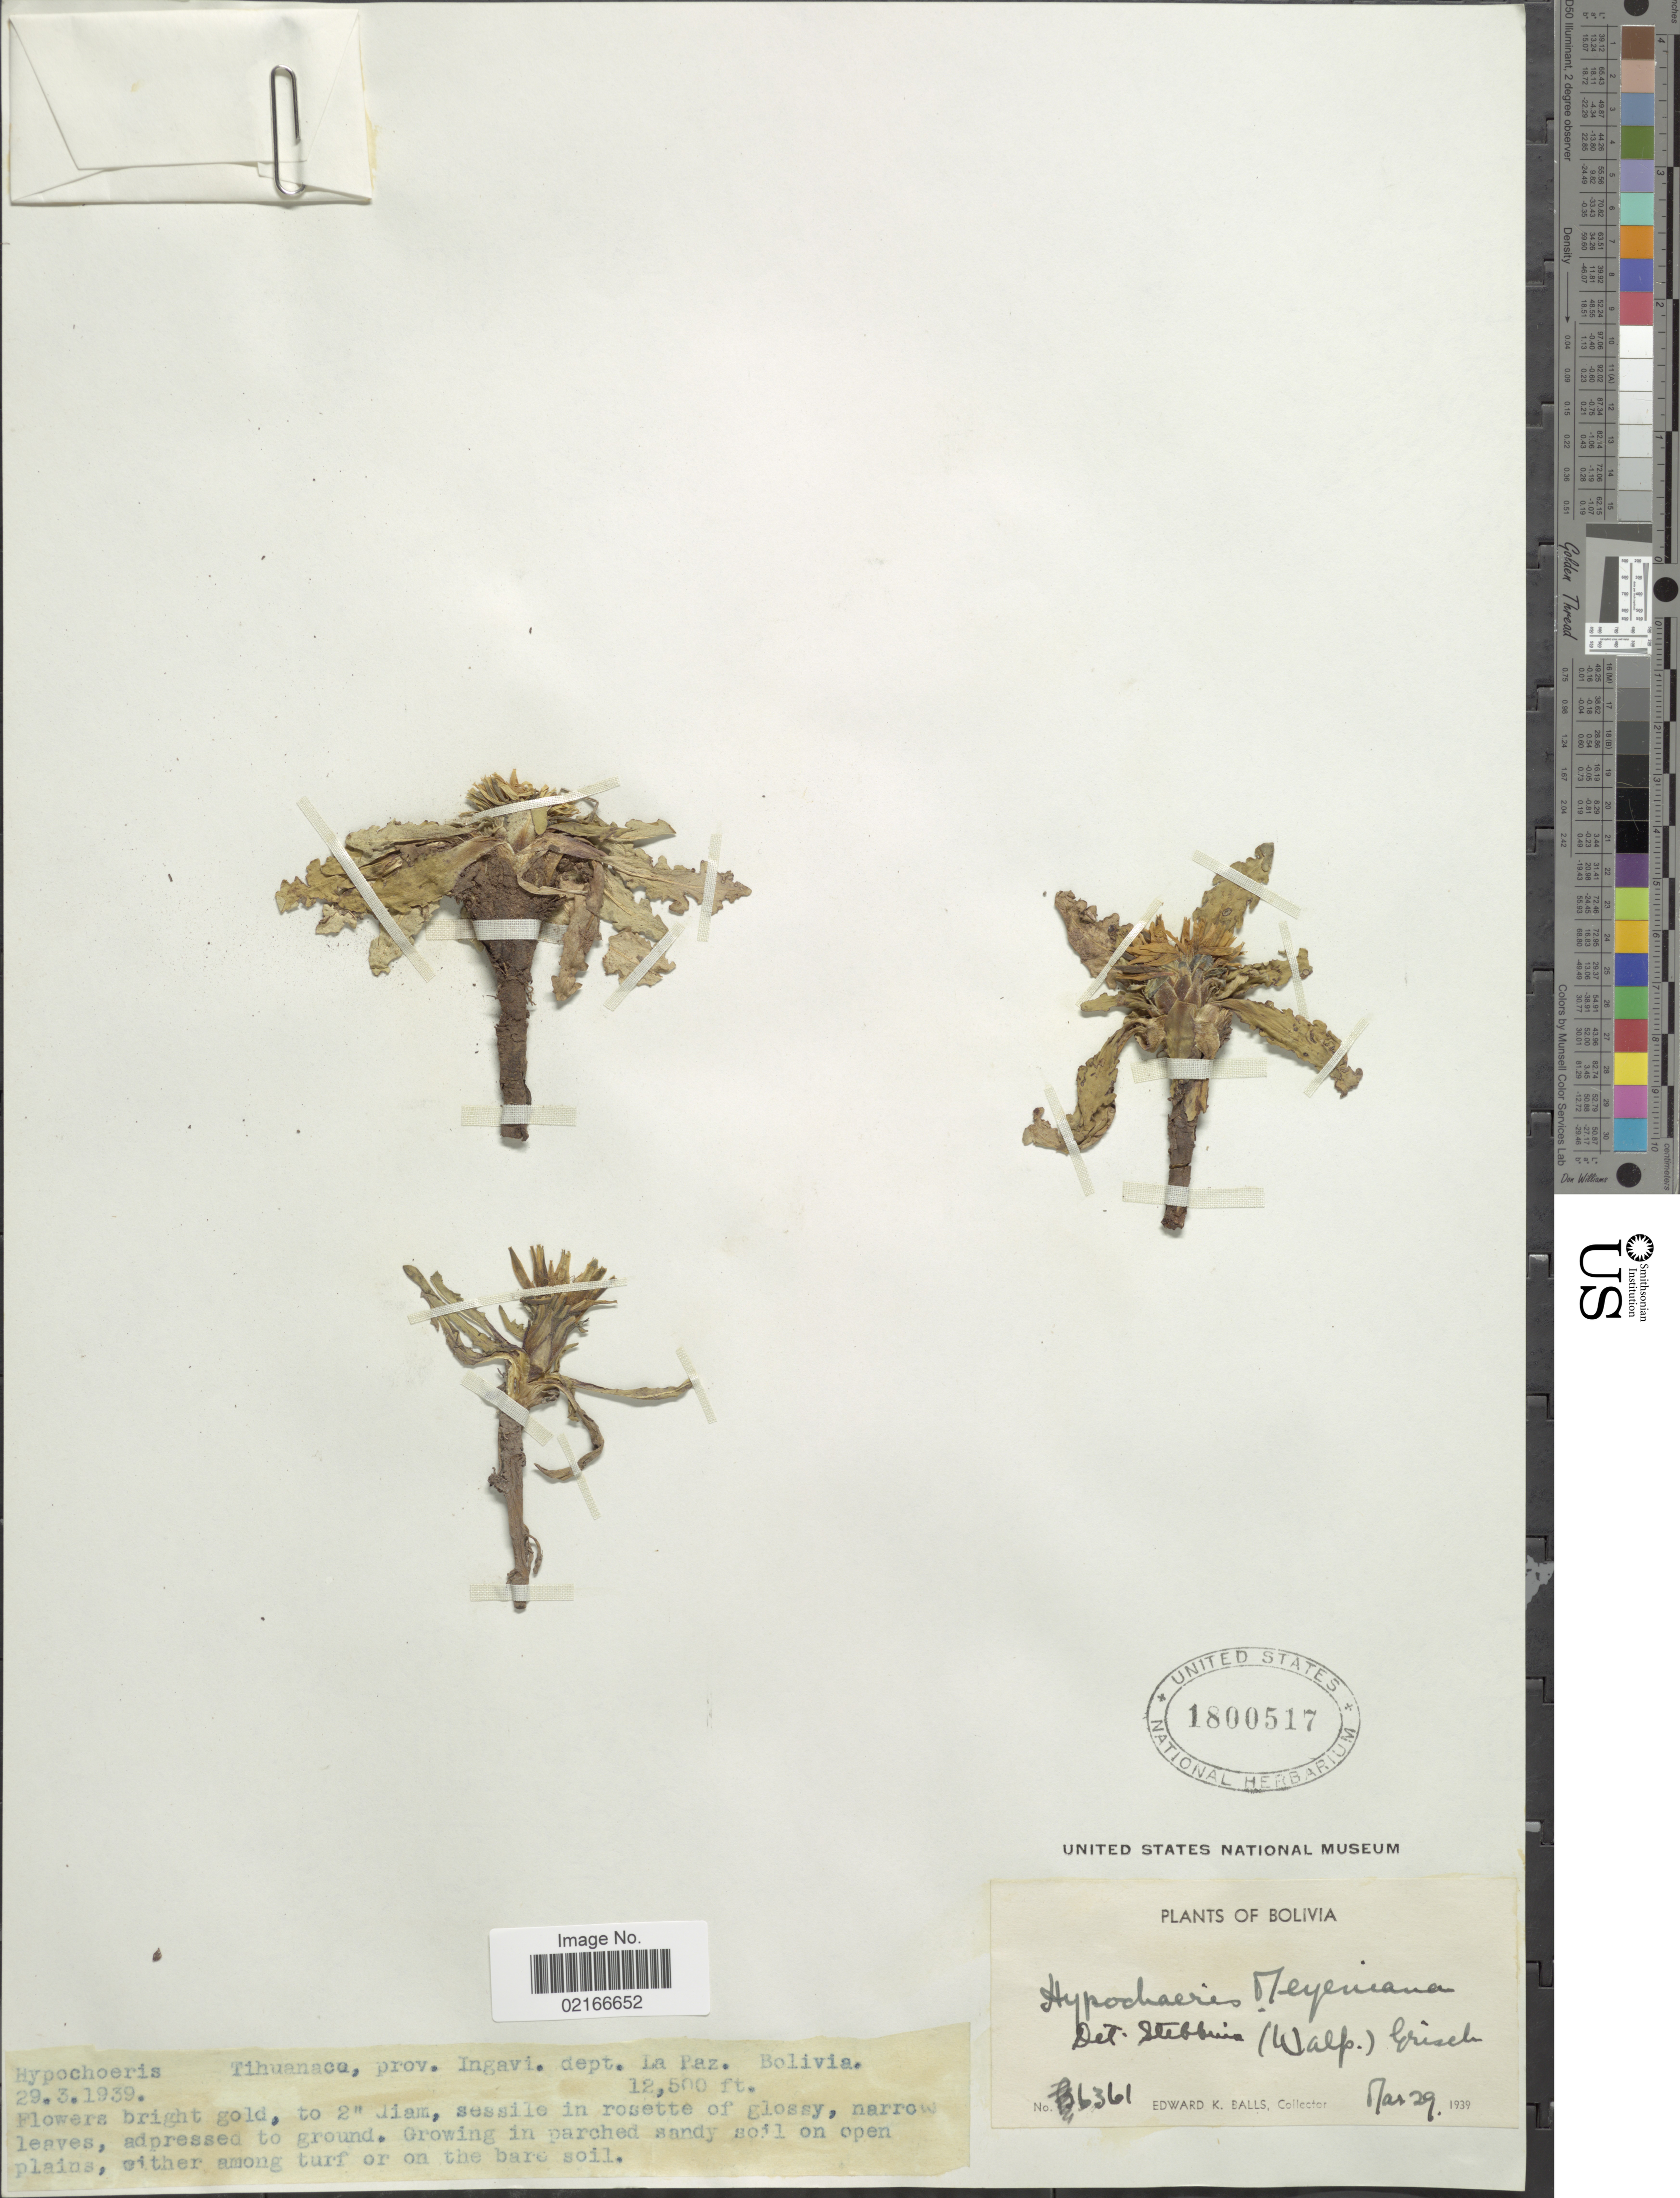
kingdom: Plantae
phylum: Tracheophyta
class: Magnoliopsida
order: Asterales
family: Asteraceae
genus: Hypochaeris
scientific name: Hypochaeris meyeniana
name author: (Walp.) Benth. & Hook. f. ex Griseb.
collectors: E. K. Balls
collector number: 6361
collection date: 1939-03-29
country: Bolivia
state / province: La Paz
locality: Tihuanaca, prov. Ingavi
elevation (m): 3810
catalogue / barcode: US 1800517